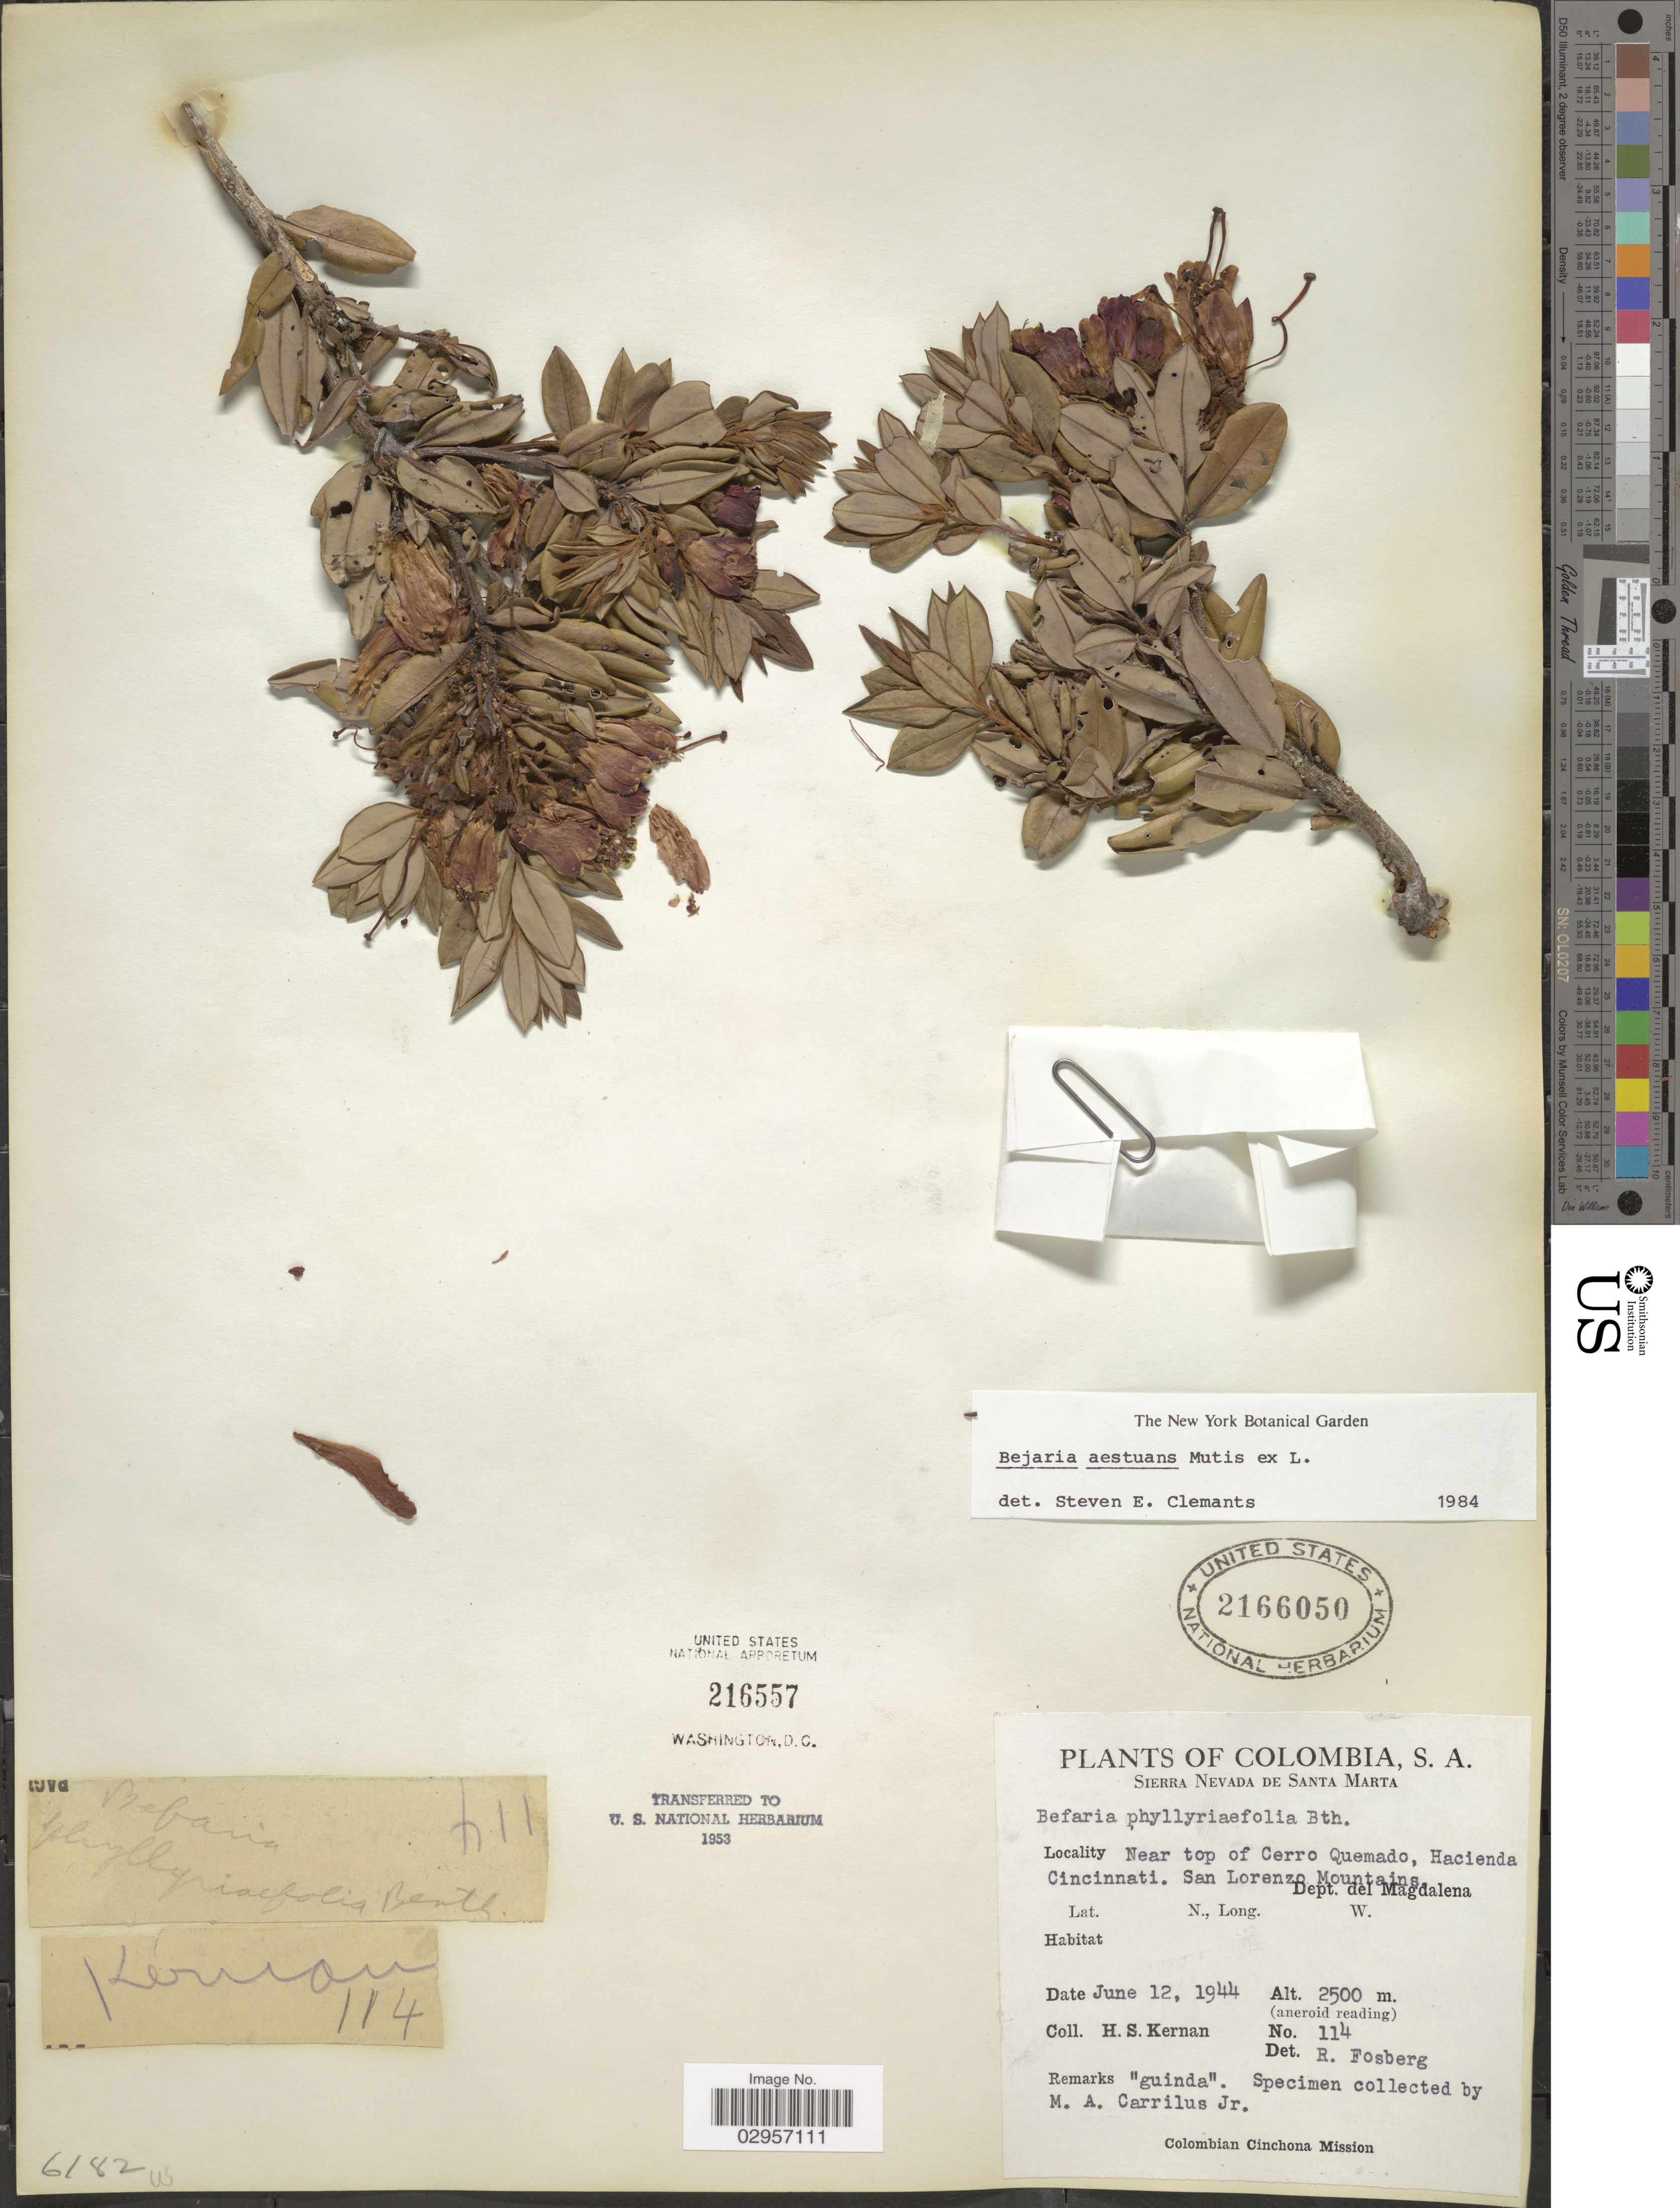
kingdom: Plantae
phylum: Tracheophyta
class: Magnoliopsida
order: Ericales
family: Ericaceae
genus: Befaria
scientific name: Befaria aestuans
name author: Mutis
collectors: H. Kernan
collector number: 114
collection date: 1944-06-12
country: Colombia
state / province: Magdalena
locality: Sierra Nevada de Santa Marta. Near top of Cerro Quemado, Hacienda Cincinnati. San Lorenzo Mountains. Dept. del Magdalena.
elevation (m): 2500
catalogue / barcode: US 2166050